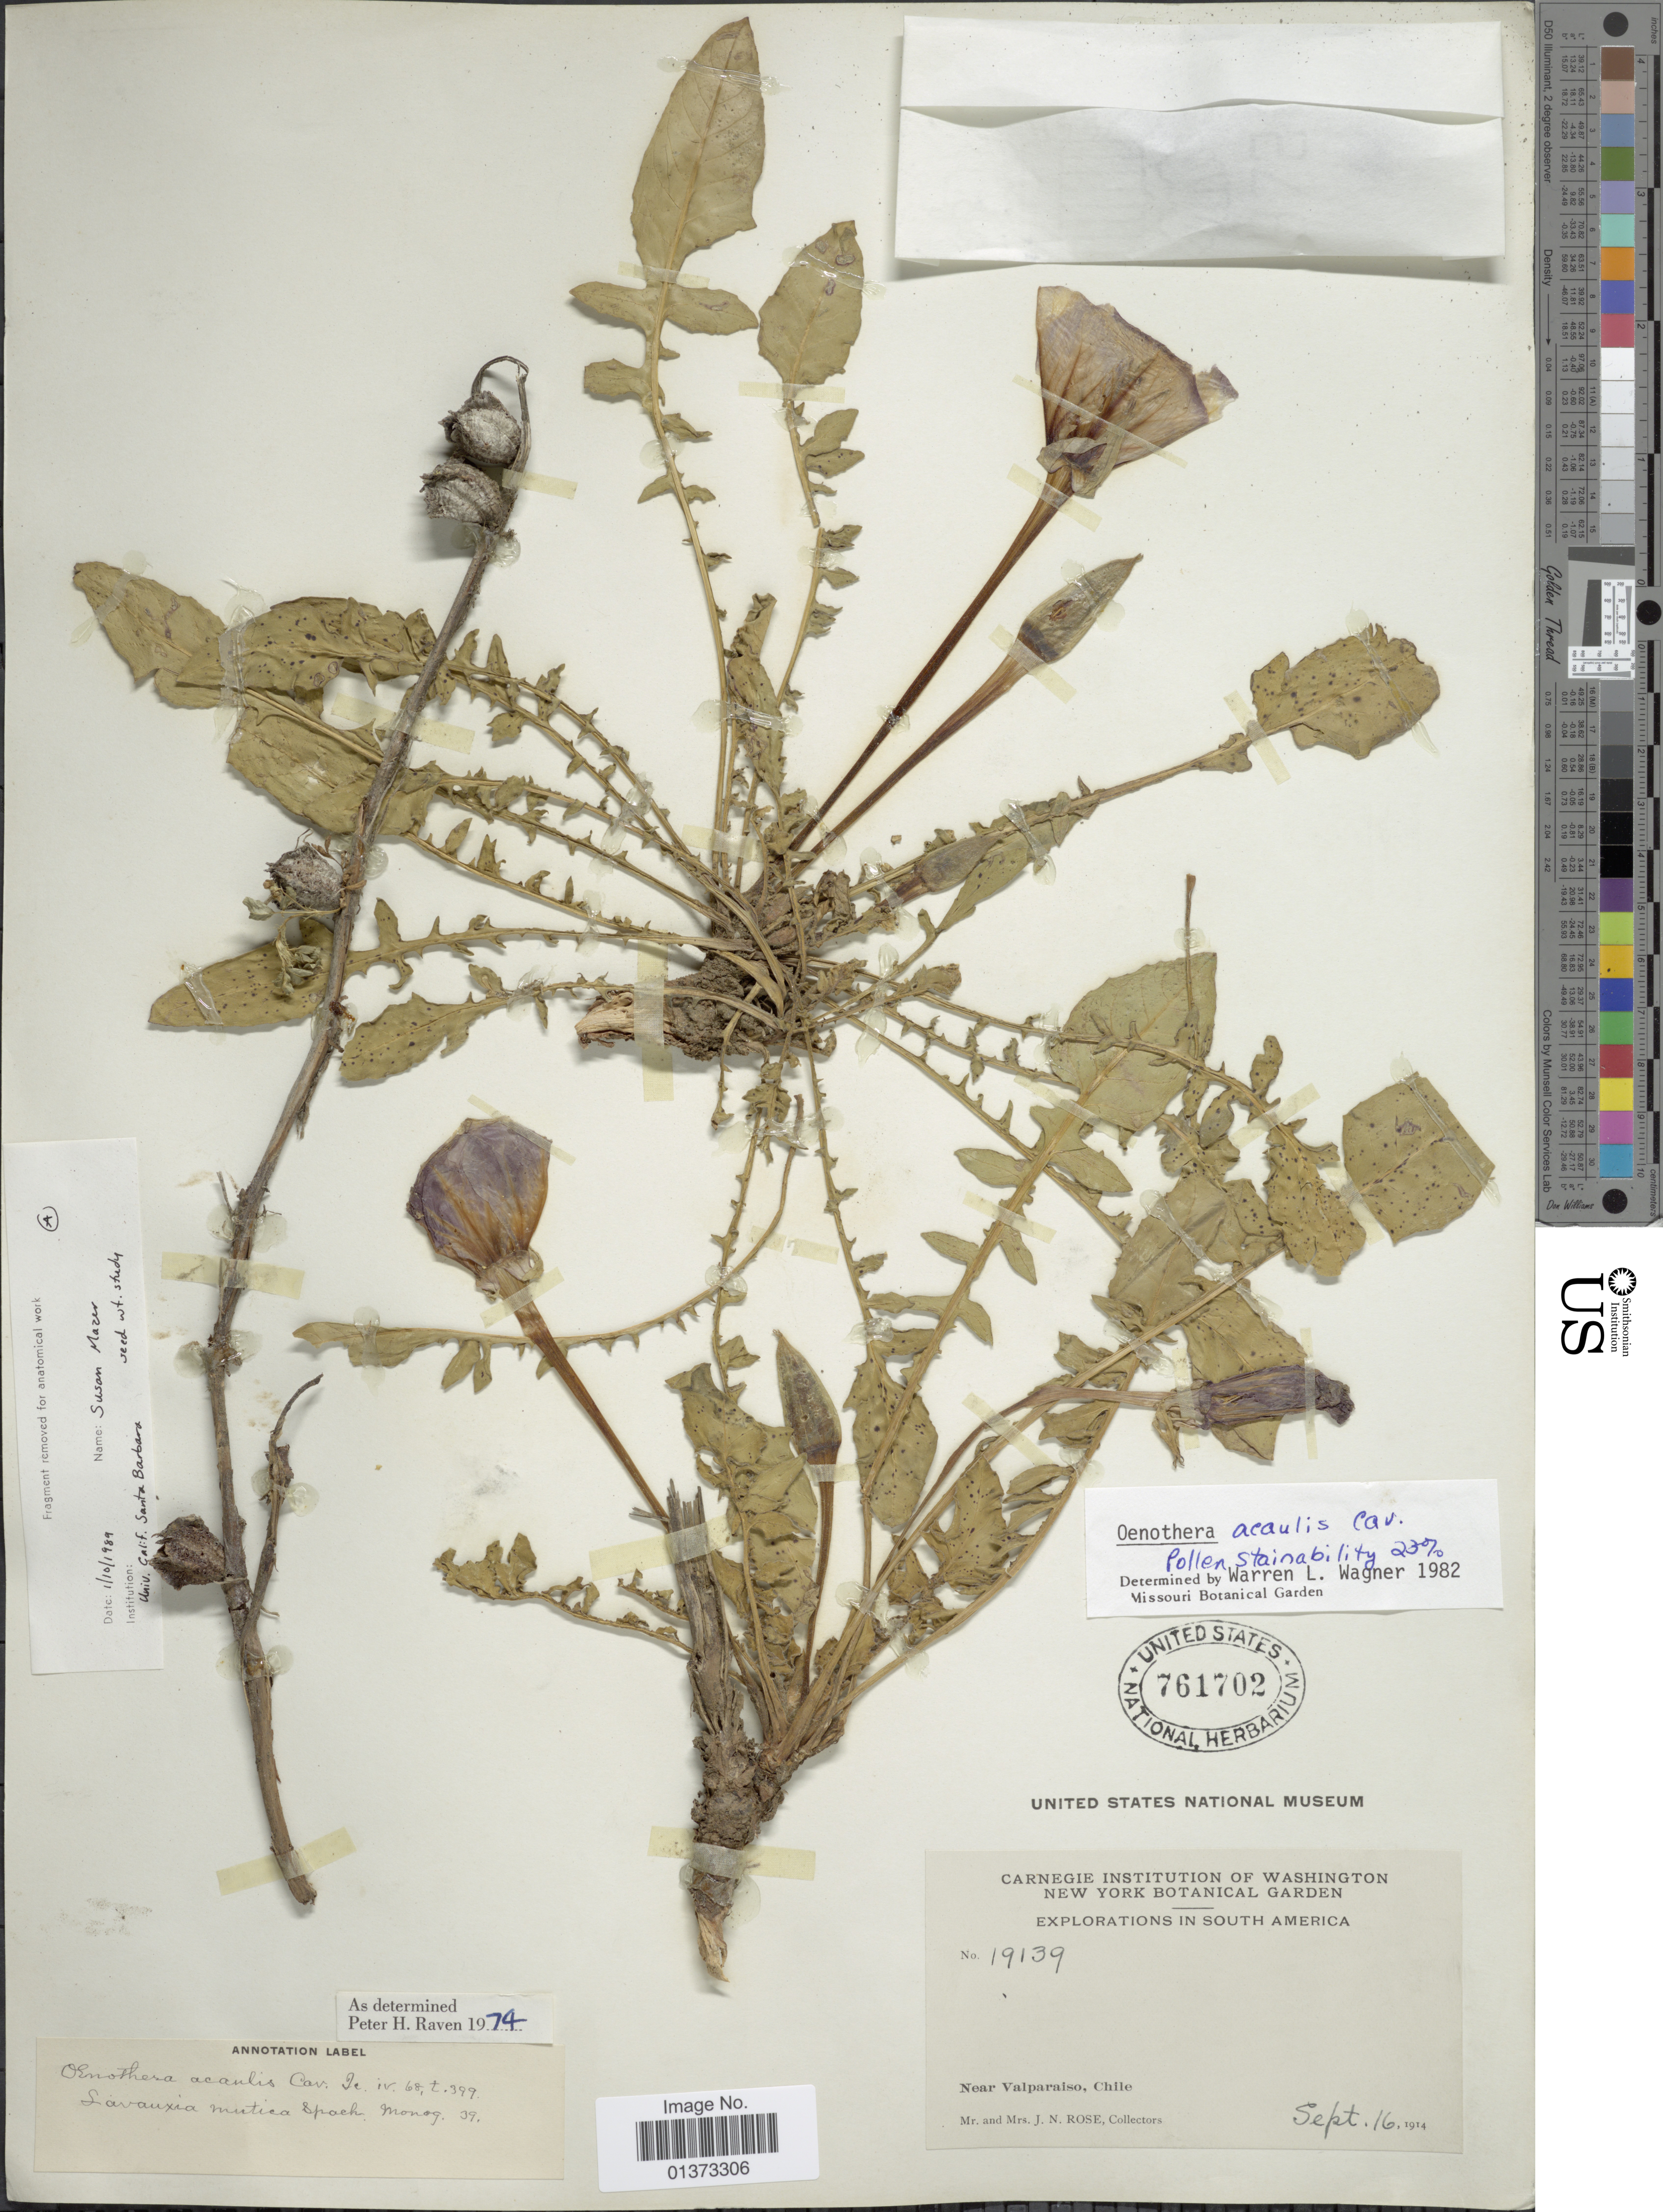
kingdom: Plantae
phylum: Tracheophyta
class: Magnoliopsida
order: Myrtales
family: Onagraceae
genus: Oenothera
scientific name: Oenothera acaulis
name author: Cav.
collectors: J. N. Rose & L. B. Rose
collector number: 19139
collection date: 1914-09-16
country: Chile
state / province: Valparaíso (V)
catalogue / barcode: US 761702